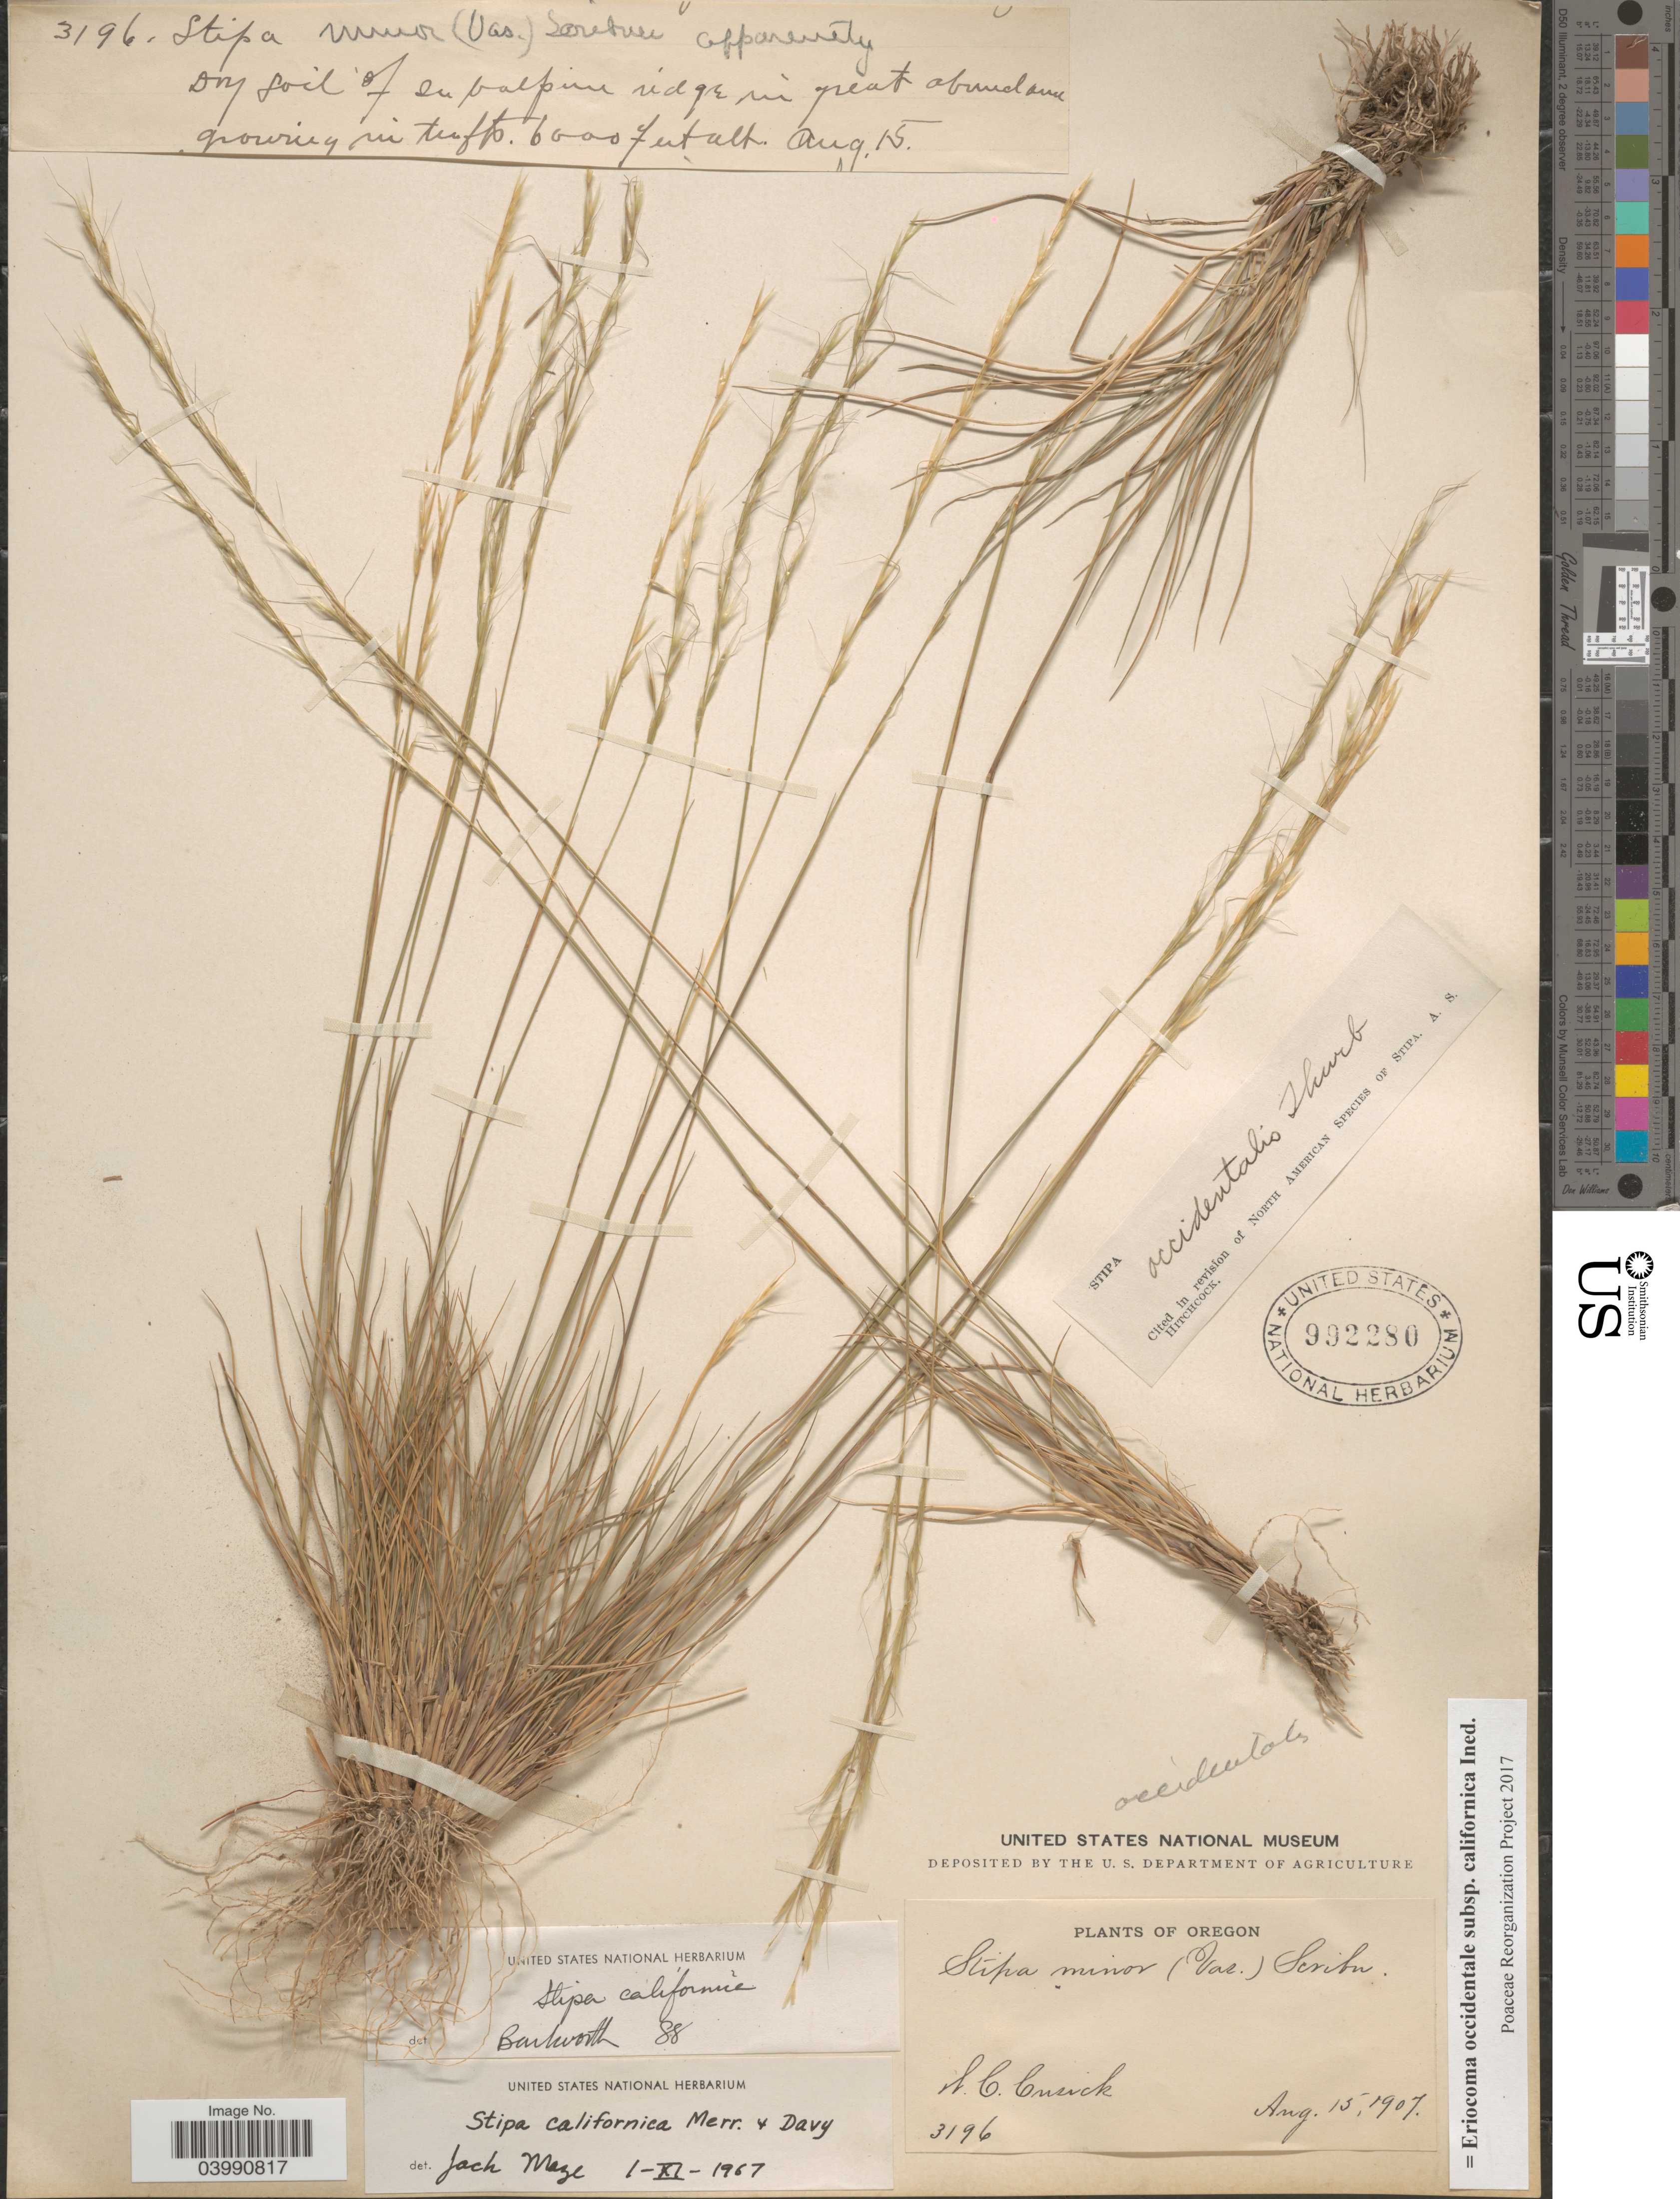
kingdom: Plantae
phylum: Tracheophyta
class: Liliopsida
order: Poales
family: Poaceae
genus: Eriocoma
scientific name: Eriocoma occidentalis subsp. californica ined.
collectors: W. C. Cusick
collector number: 3196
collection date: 1907-08-15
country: United States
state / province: Oregon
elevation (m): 1829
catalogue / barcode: US 992280